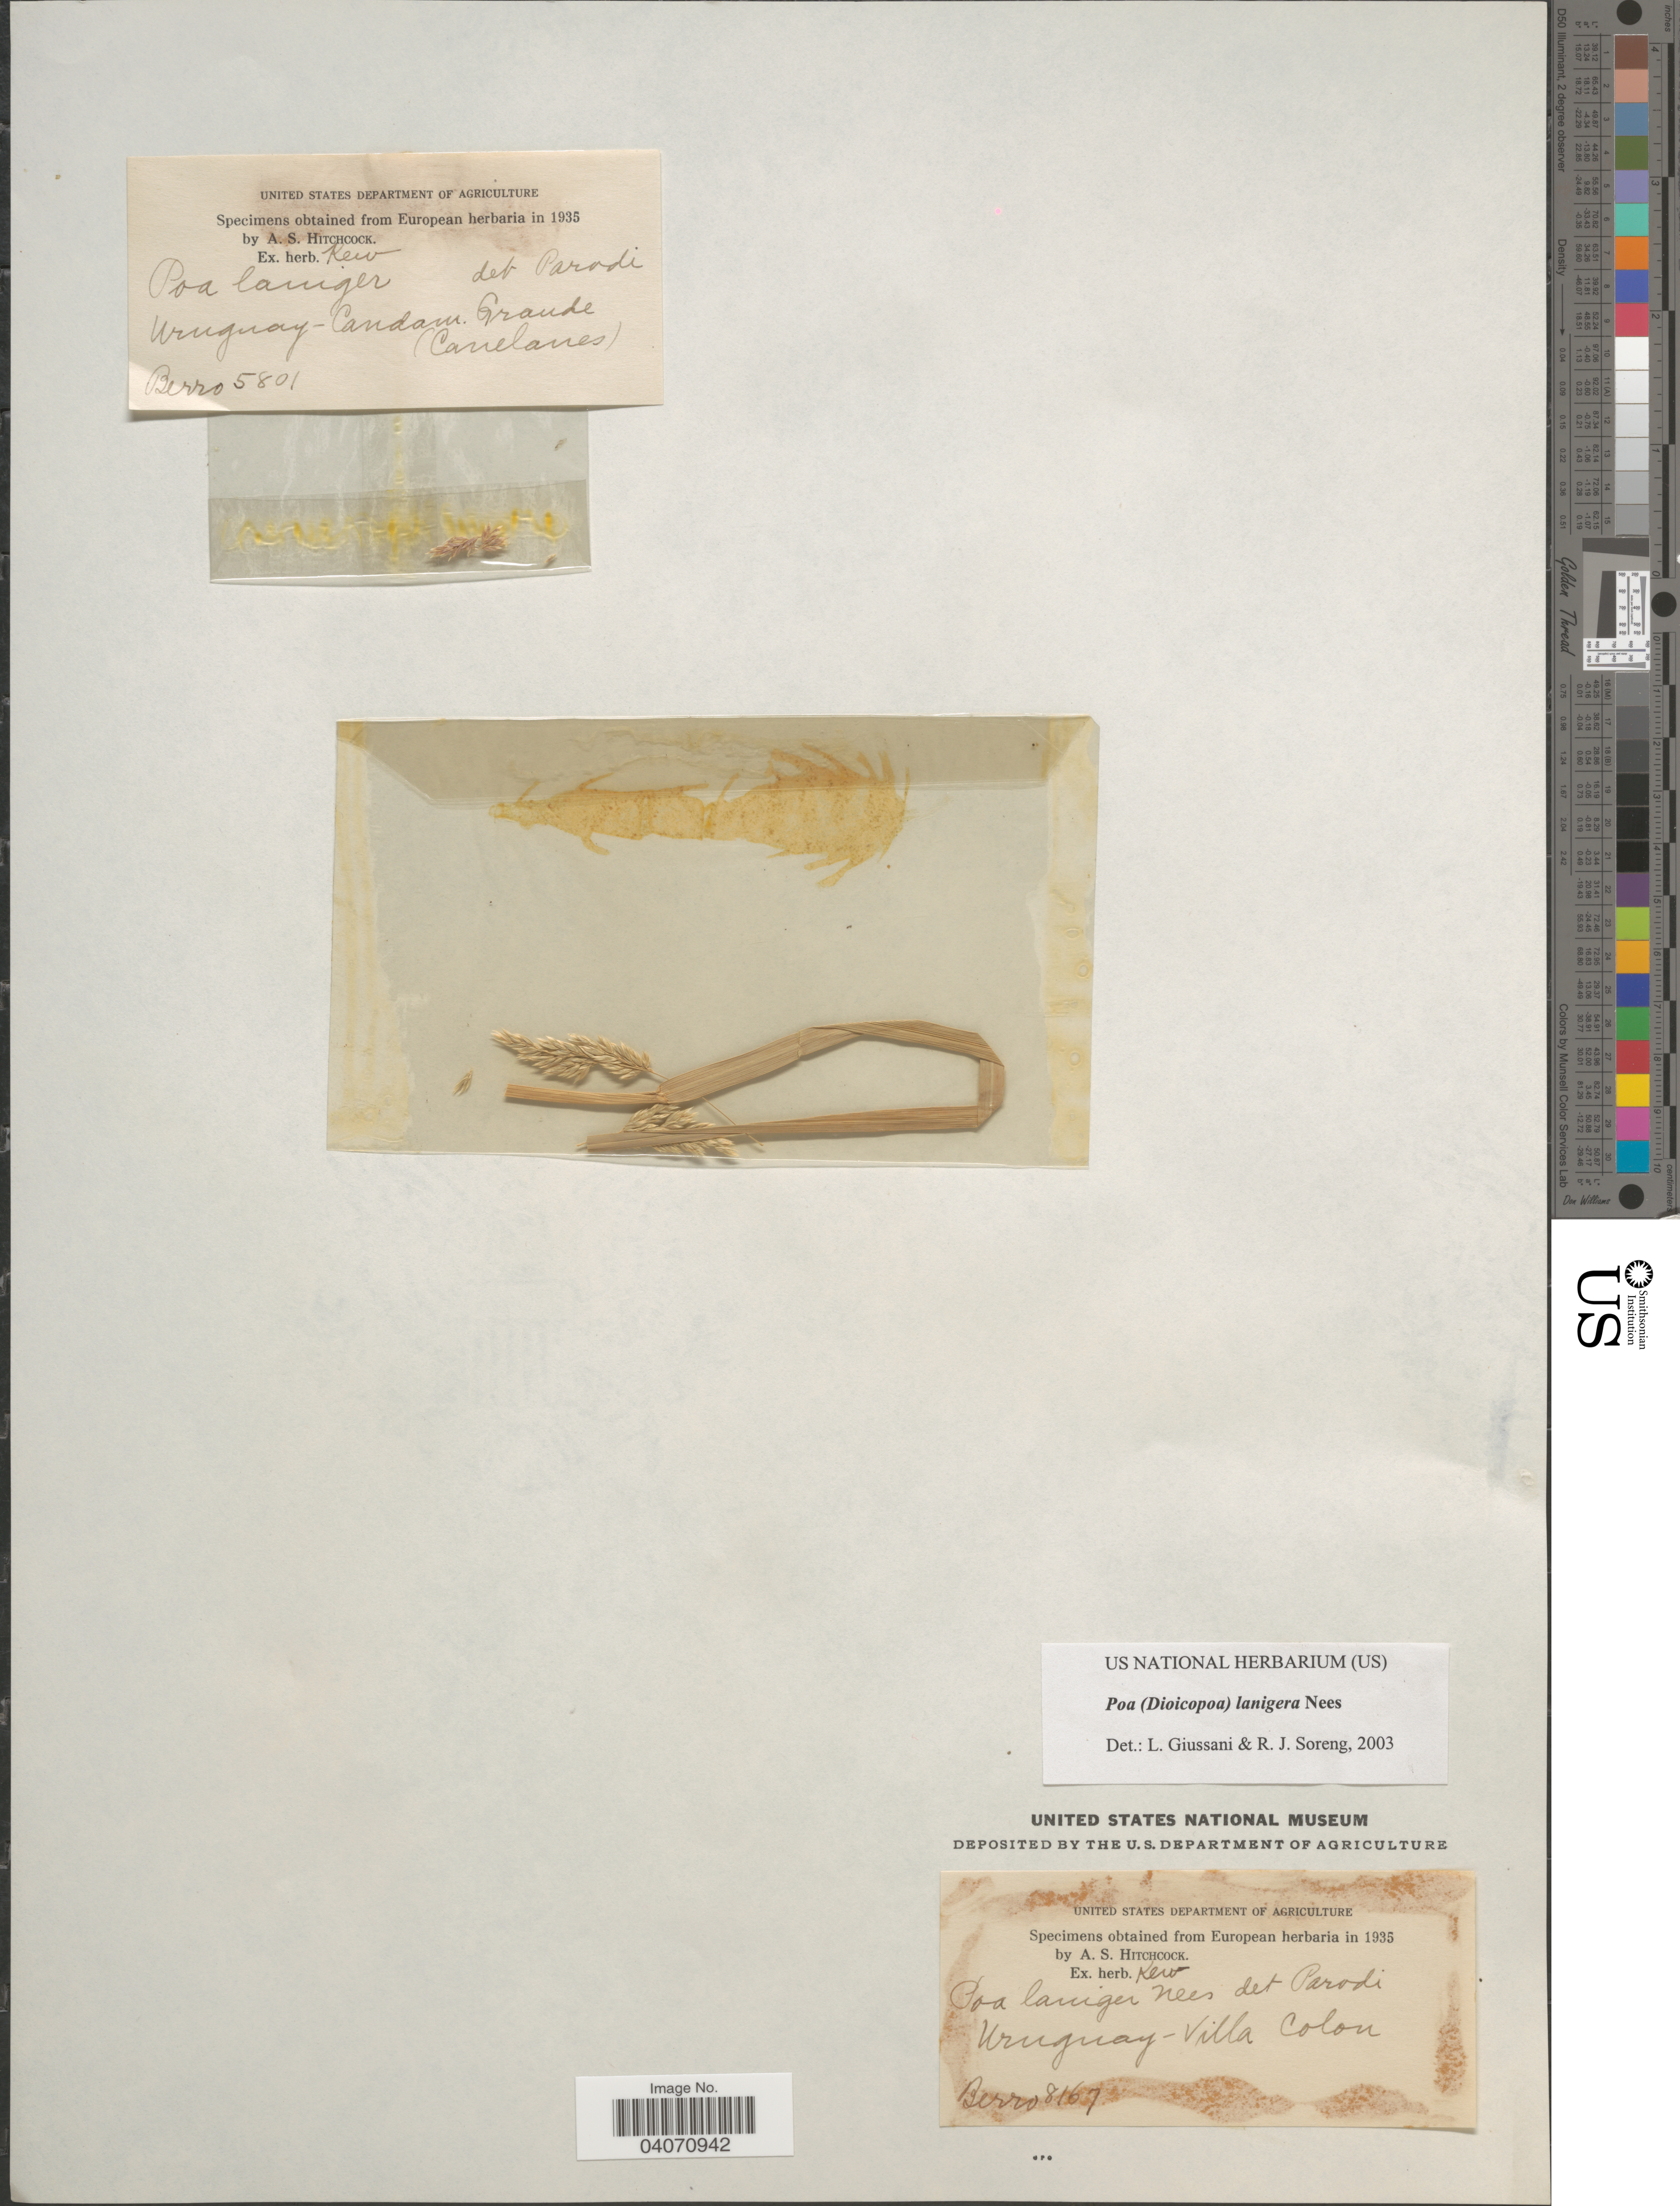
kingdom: Plantae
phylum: Tracheophyta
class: Liliopsida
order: Poales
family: Poaceae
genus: Poa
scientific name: Poa lanigera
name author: Nees in Mart.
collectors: Berro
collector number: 5801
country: Uruguay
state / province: Canelones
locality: Candam. Grande.